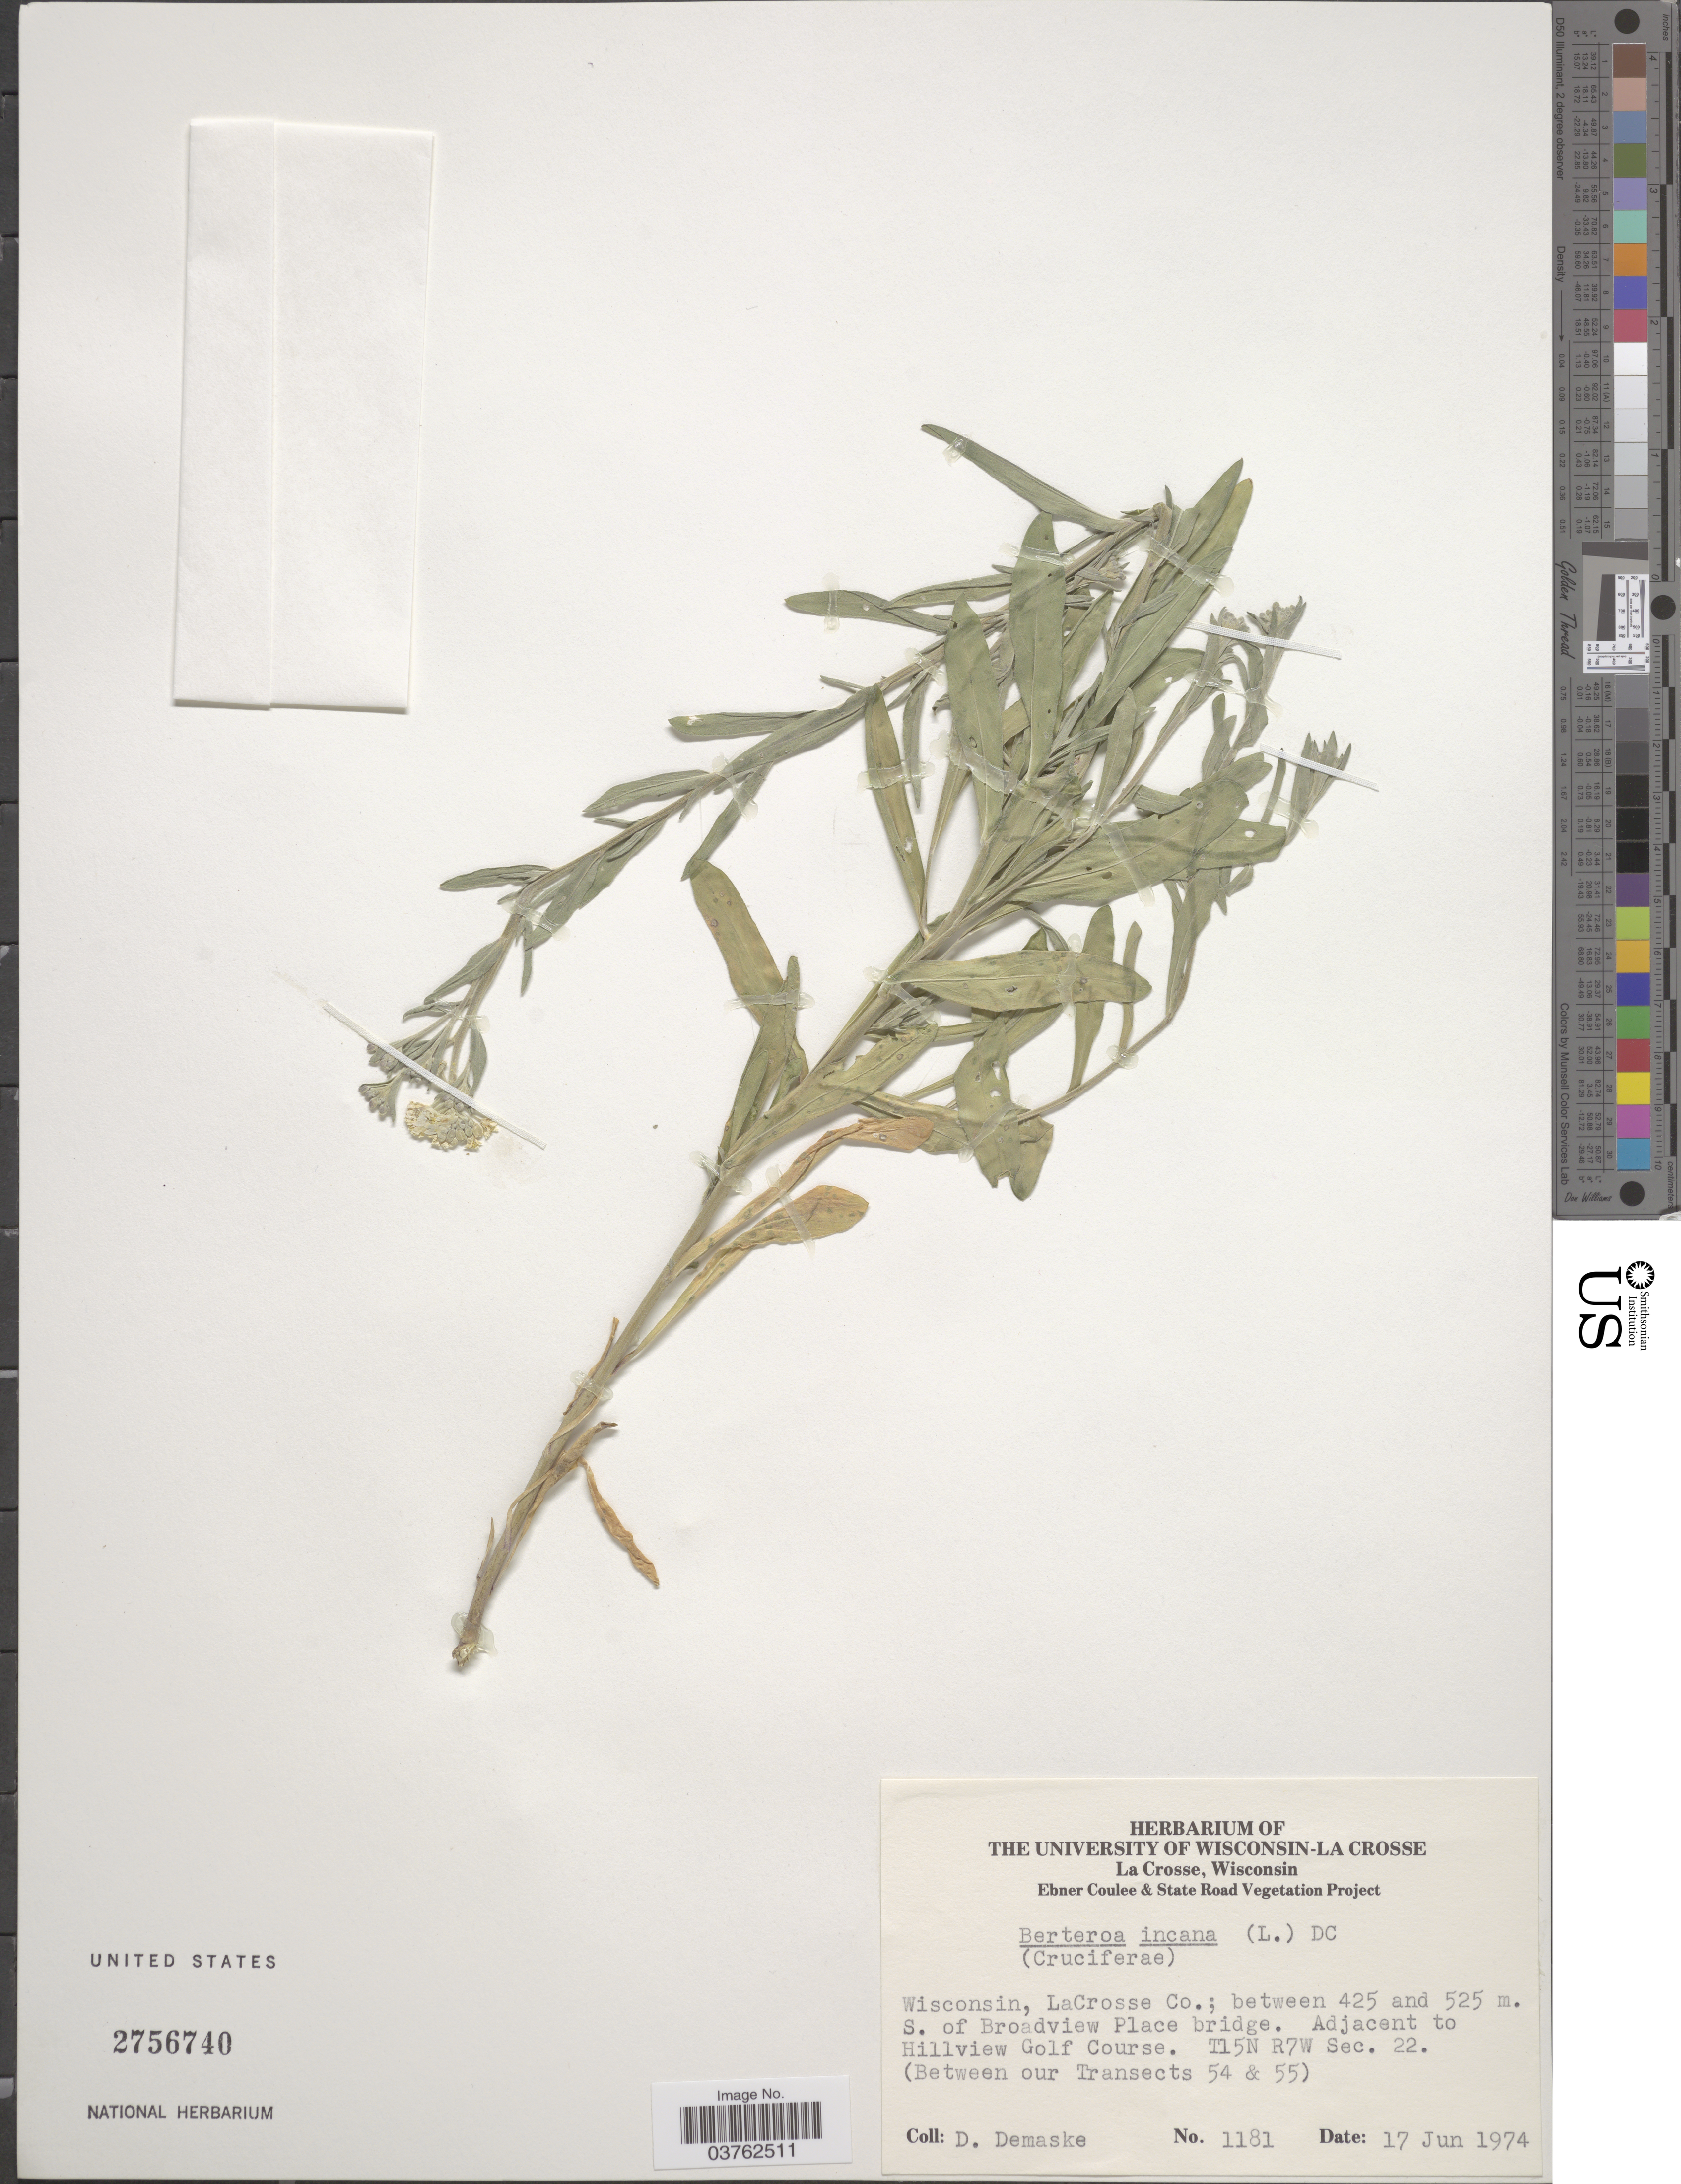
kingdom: Plantae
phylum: Tracheophyta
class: Magnoliopsida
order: Brassicales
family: Brassicaceae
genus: Berteroa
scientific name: Berteroa incana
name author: (L.) DC.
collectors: D. Demaske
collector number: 1181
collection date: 1974-06-17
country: United States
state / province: Wisconsin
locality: LaCrosse Co.; S. of Broadview Place bridge. Adjacent to Hillview Golf Course. T15N R7W Sec. 22. (Between our Transects 54 & 55).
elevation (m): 425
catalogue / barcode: US 2756740